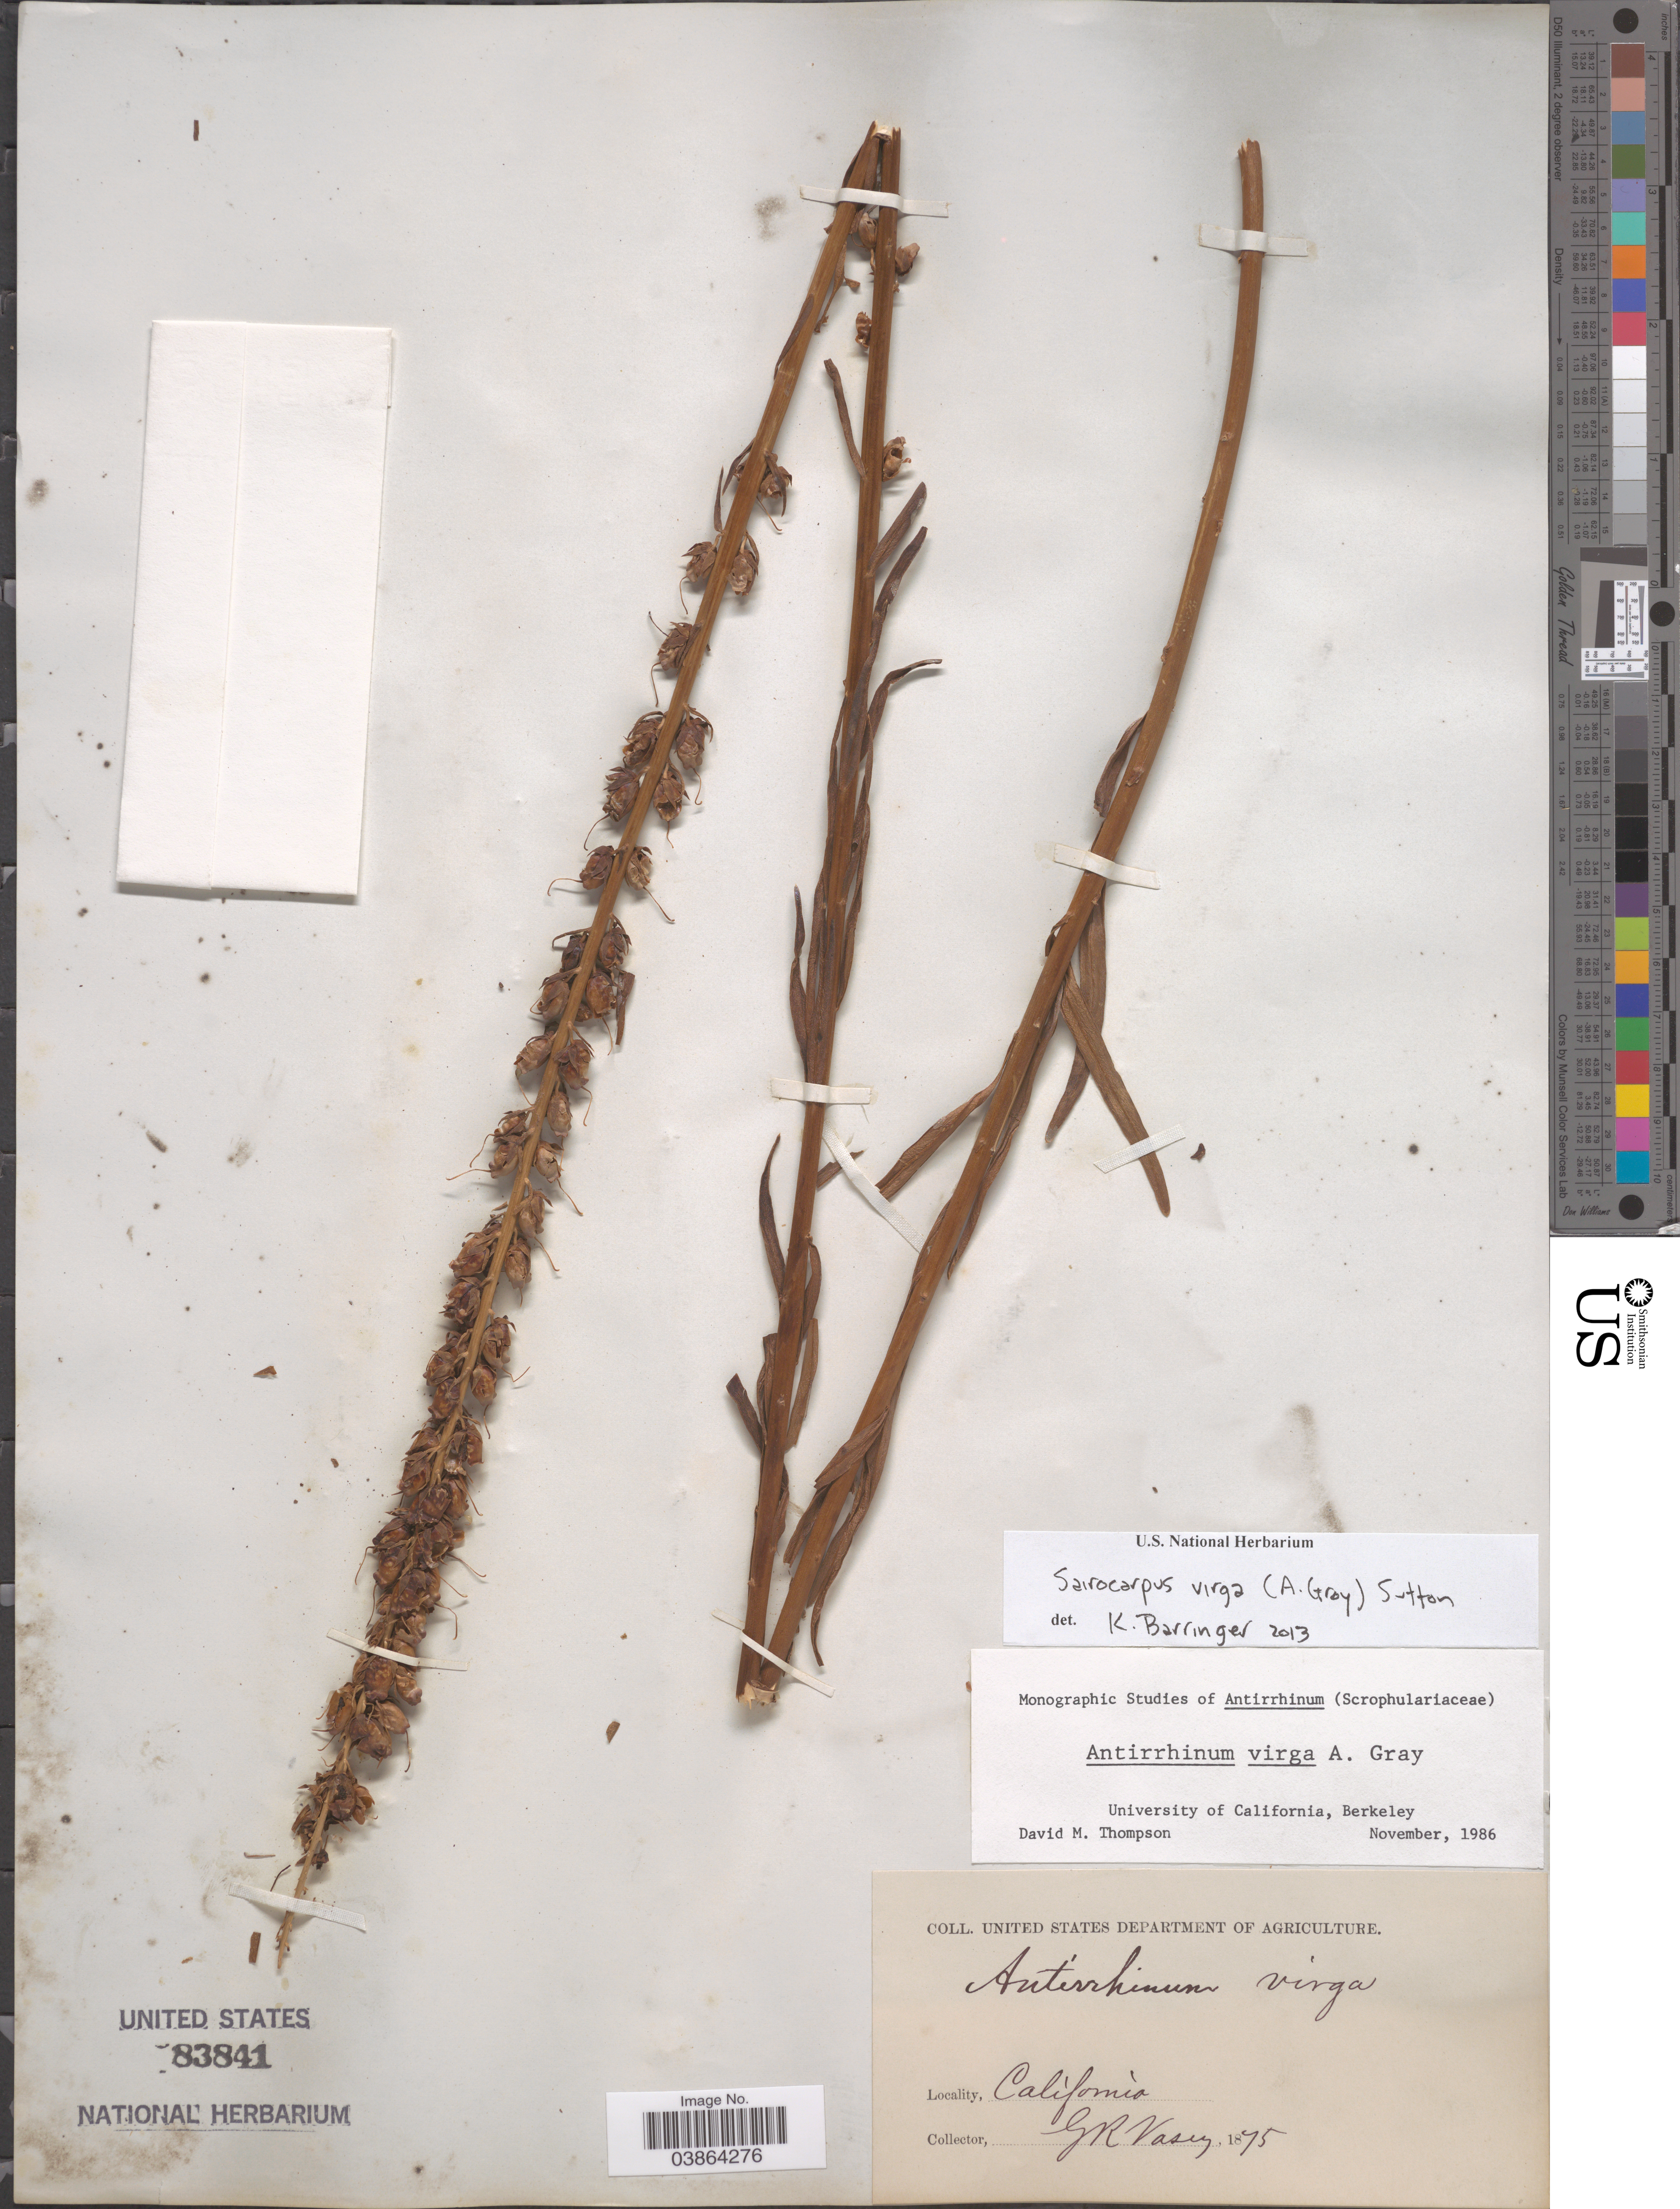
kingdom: Plantae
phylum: Tracheophyta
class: Magnoliopsida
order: Lamiales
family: Plantaginaceae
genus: Sairocarpus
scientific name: Sairocarpus virga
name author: (A. Gray) D.A. Sutton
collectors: G. R. Vasey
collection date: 1875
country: United States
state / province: California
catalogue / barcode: US 83841